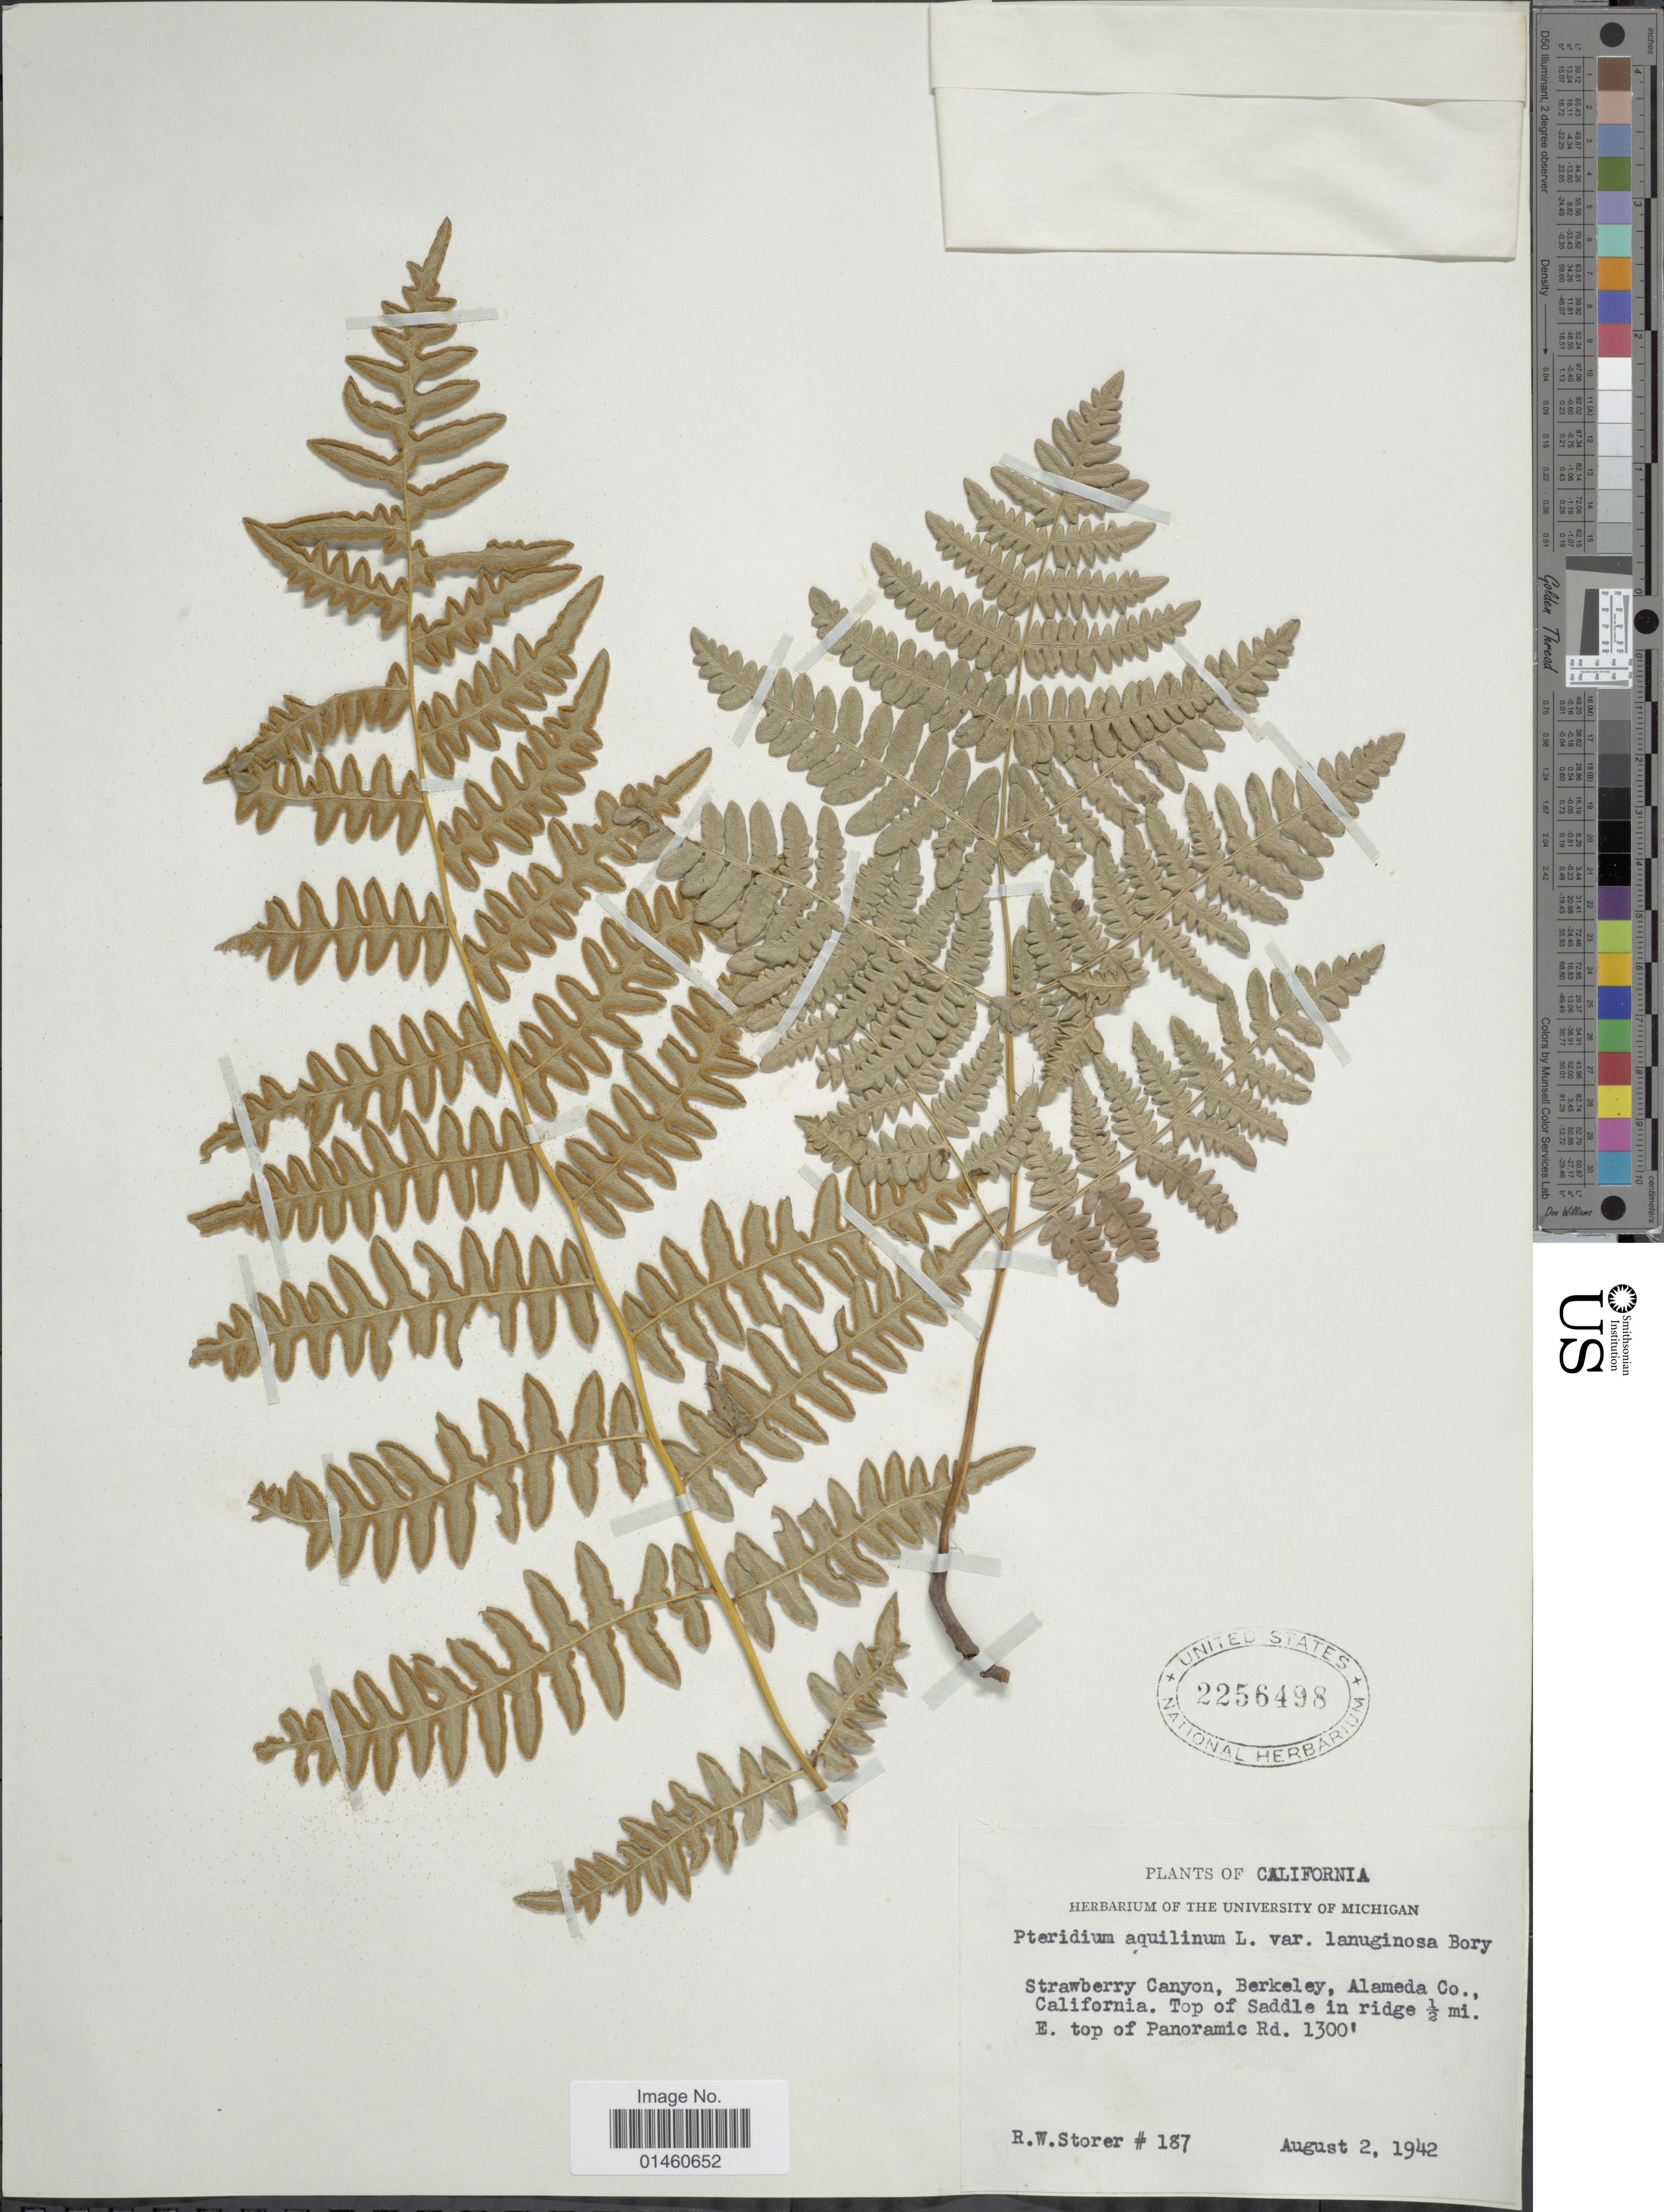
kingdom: Plantae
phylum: Tracheophyta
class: Polypodiopsida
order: Polypodiales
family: Dennstaedtiaceae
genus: Pteridium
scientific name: Pteridium pubescens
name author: (Underw.) Christenh.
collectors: R. Storer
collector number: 187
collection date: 1942-08-02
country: United States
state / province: California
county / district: Alameda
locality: Strawberry Canyon, Berkeley, Alameda Co., Top of Saddle in ridge 1/2 mi. E. top of Panoramic Rd.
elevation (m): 396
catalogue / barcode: US 2256498